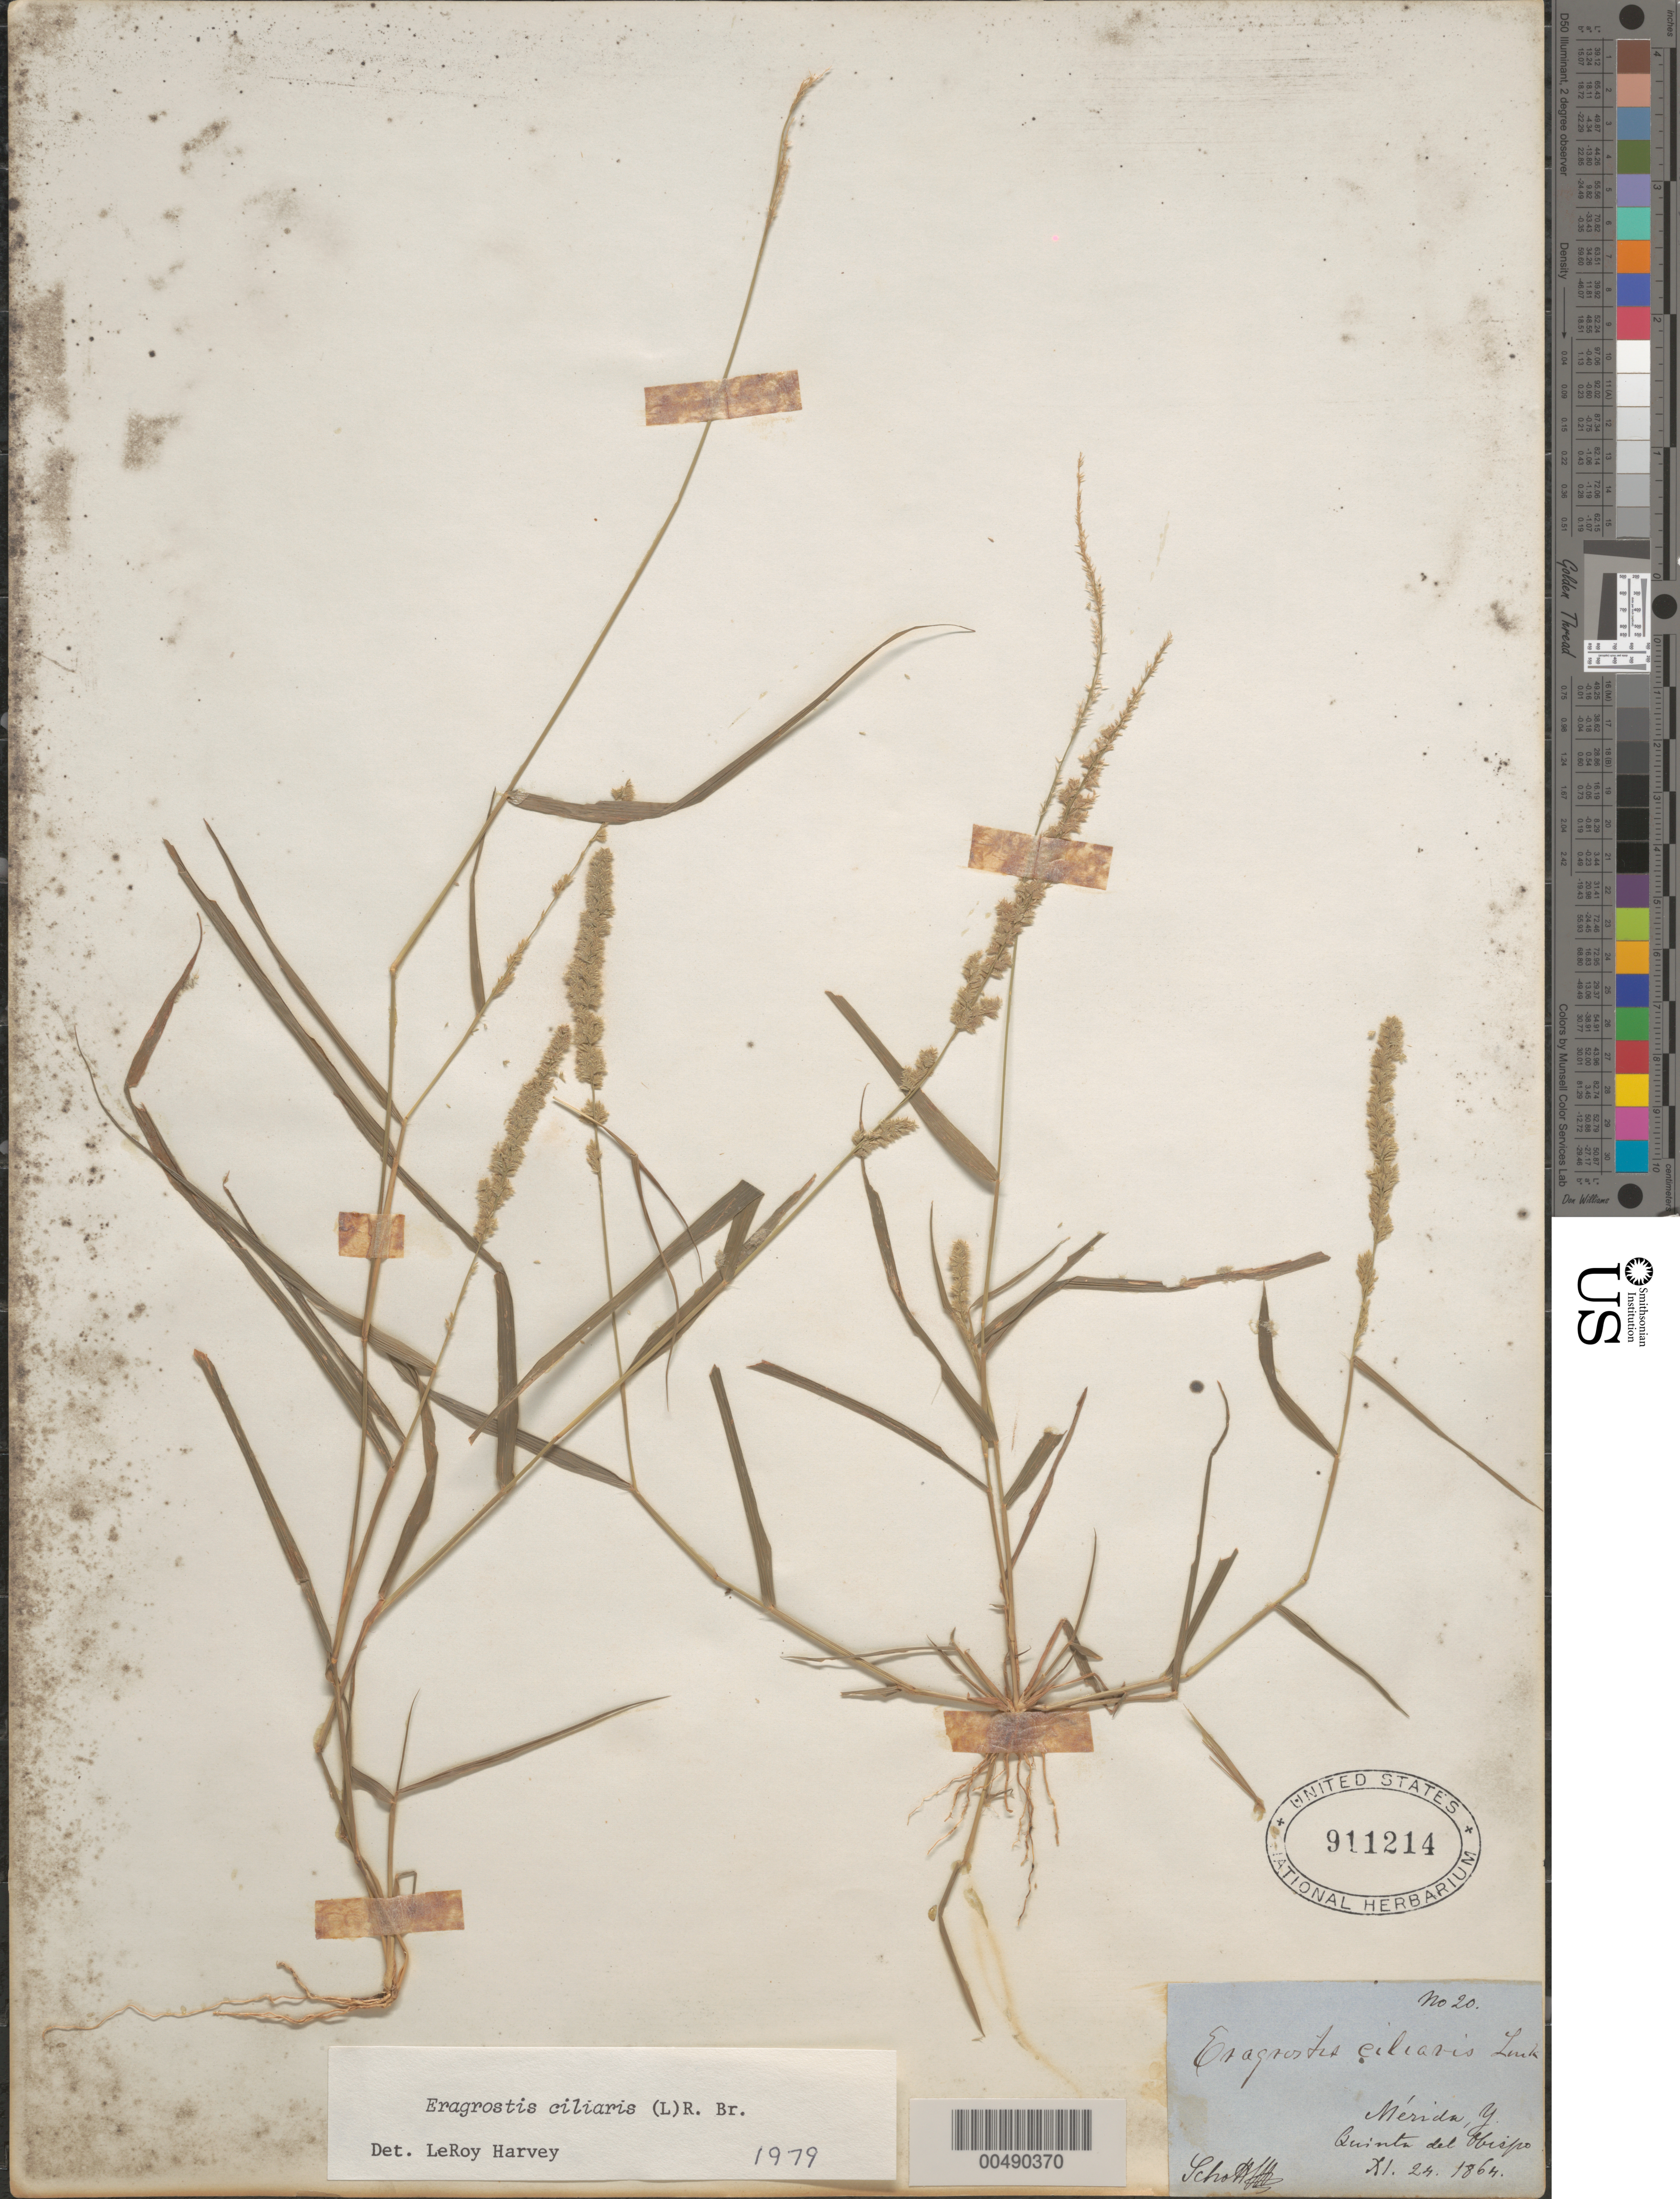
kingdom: Plantae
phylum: Tracheophyta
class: Liliopsida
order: Poales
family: Poaceae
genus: Eragrostis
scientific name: Eragrostis ciliaris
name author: (L.) R. Br.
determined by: Harvey, L. H.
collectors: Schott, --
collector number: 20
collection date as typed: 24 Nov 1864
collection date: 1864-11-24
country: Mexico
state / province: Yucatan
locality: Mérida, Quinta del Obispo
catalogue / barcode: US 911214